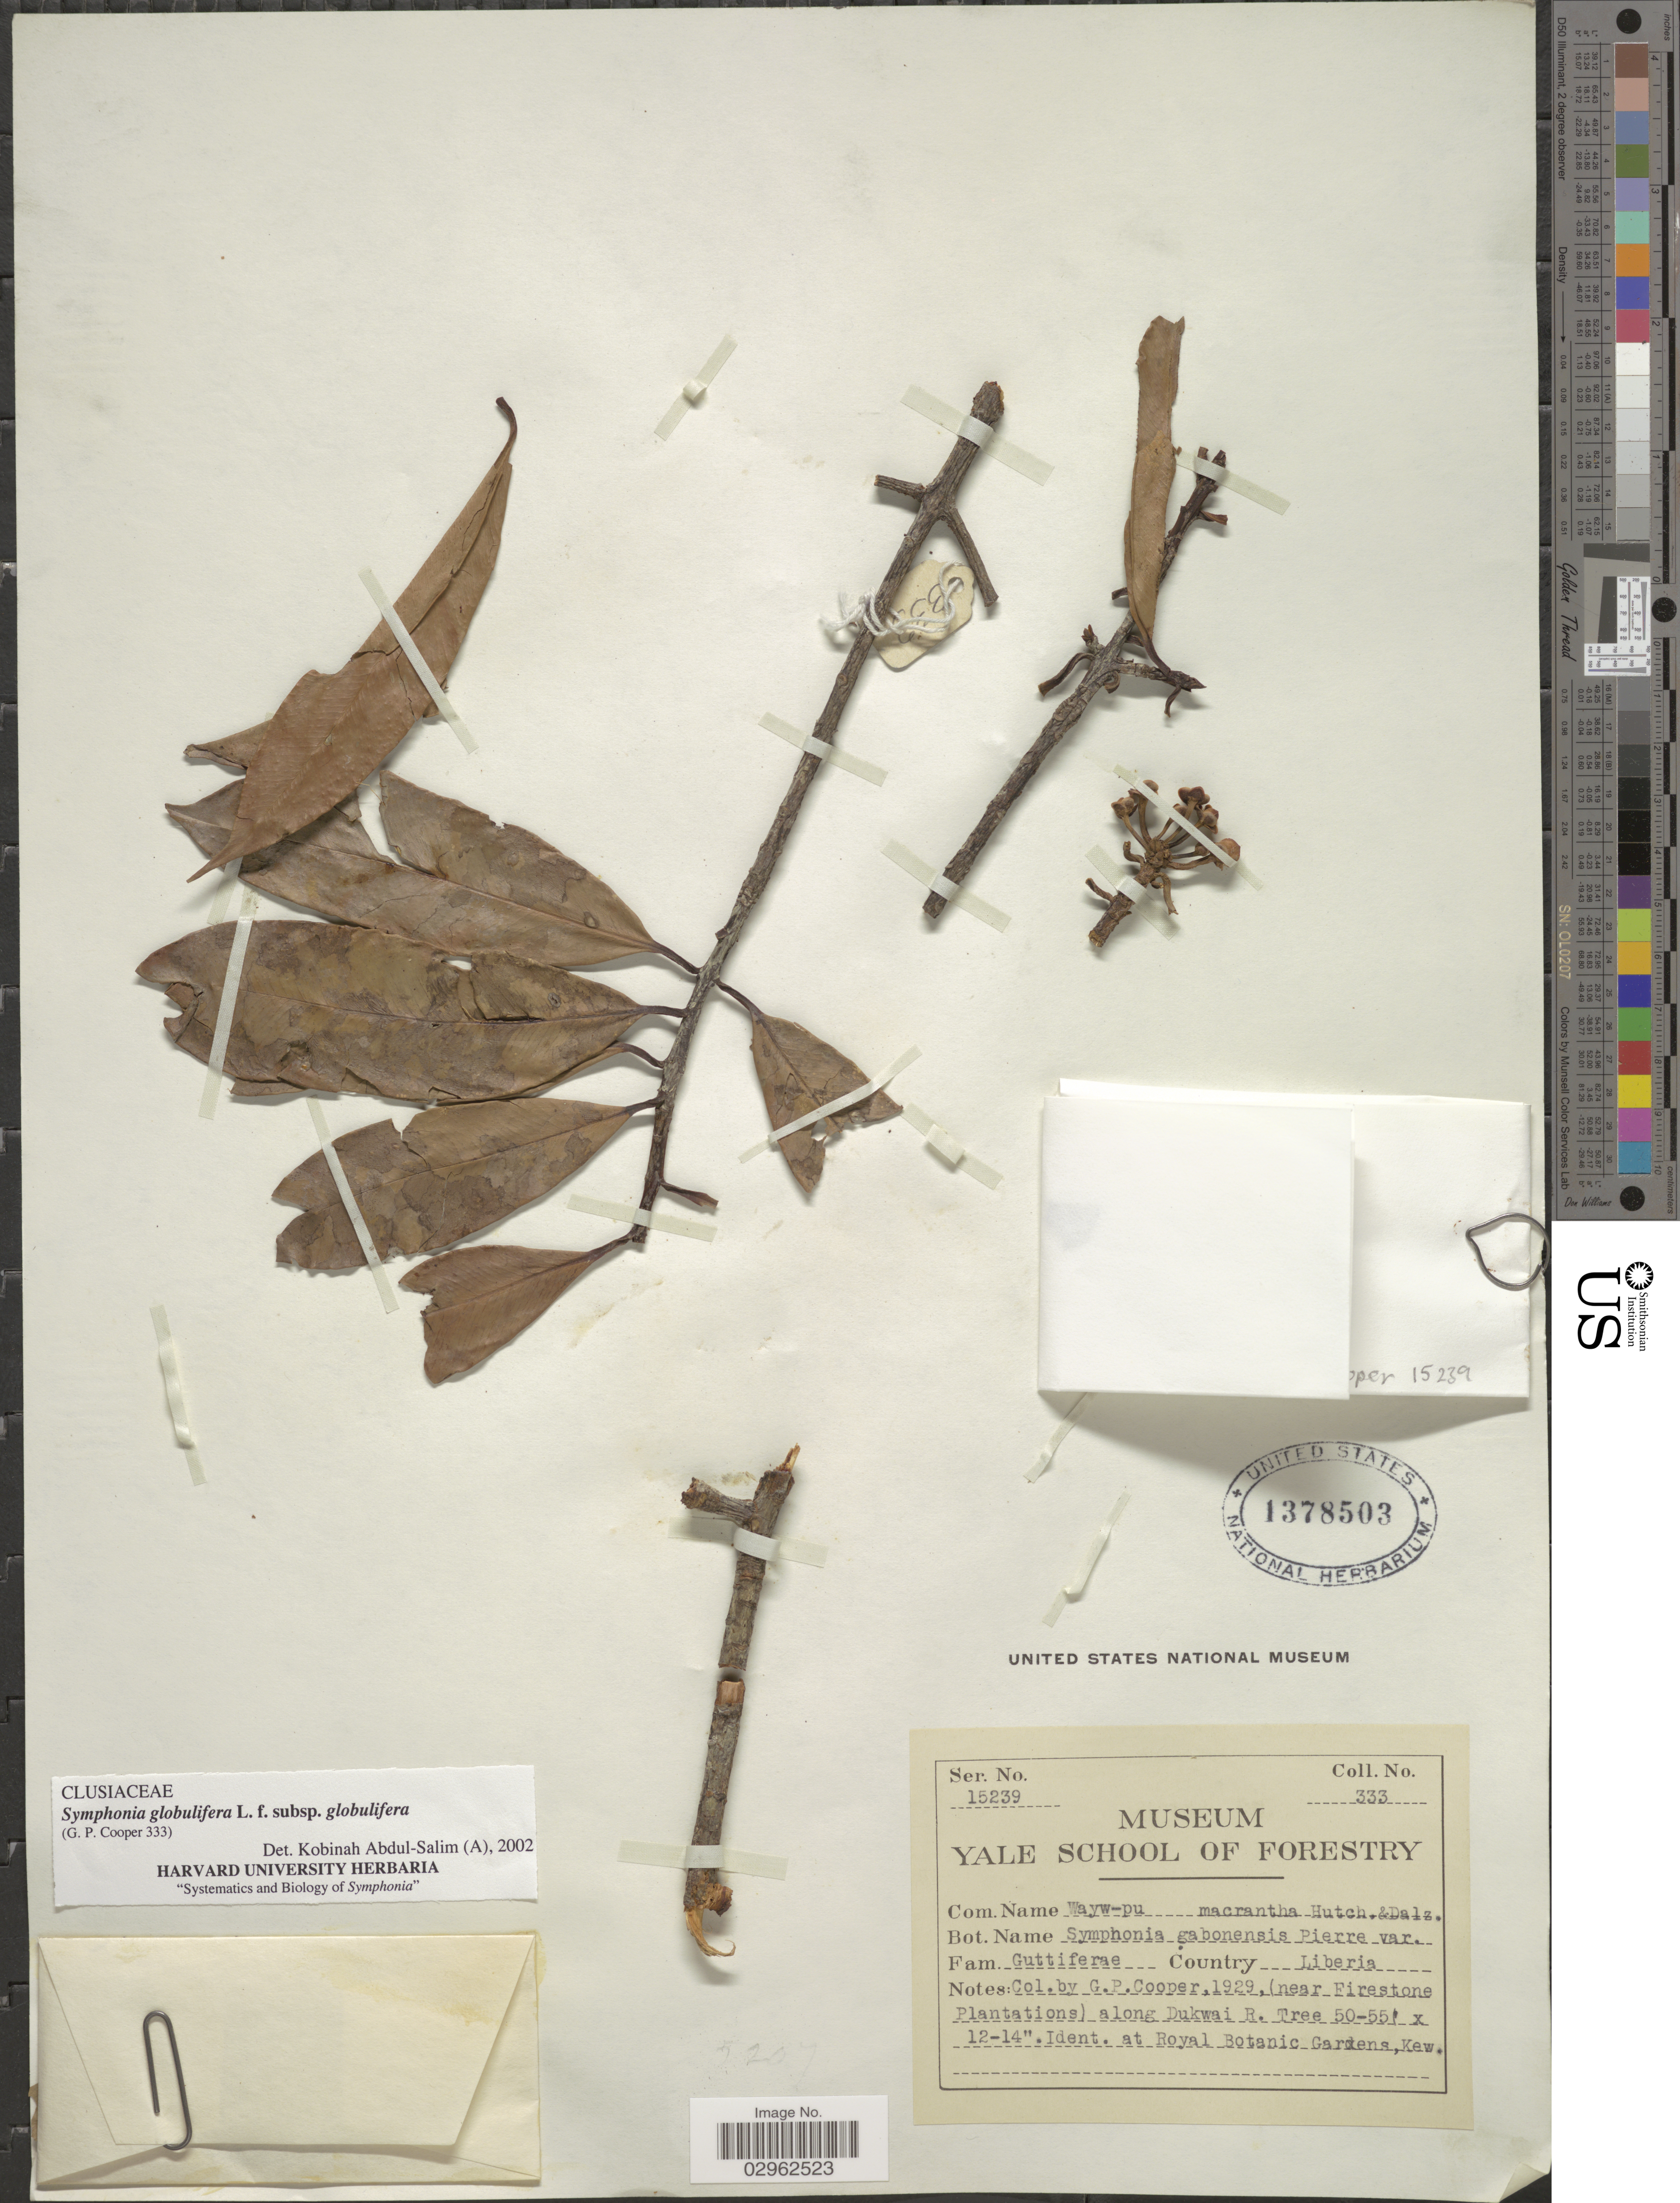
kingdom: Plantae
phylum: Tracheophyta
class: Magnoliopsida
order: Malpighiales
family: Clusiaceae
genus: Symphonia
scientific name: Symphonia globulifera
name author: L. f.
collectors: G. Cooper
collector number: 333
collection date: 1929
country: Liberia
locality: (Near Firestone Plantations) along Dukwai R.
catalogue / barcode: US 1378503